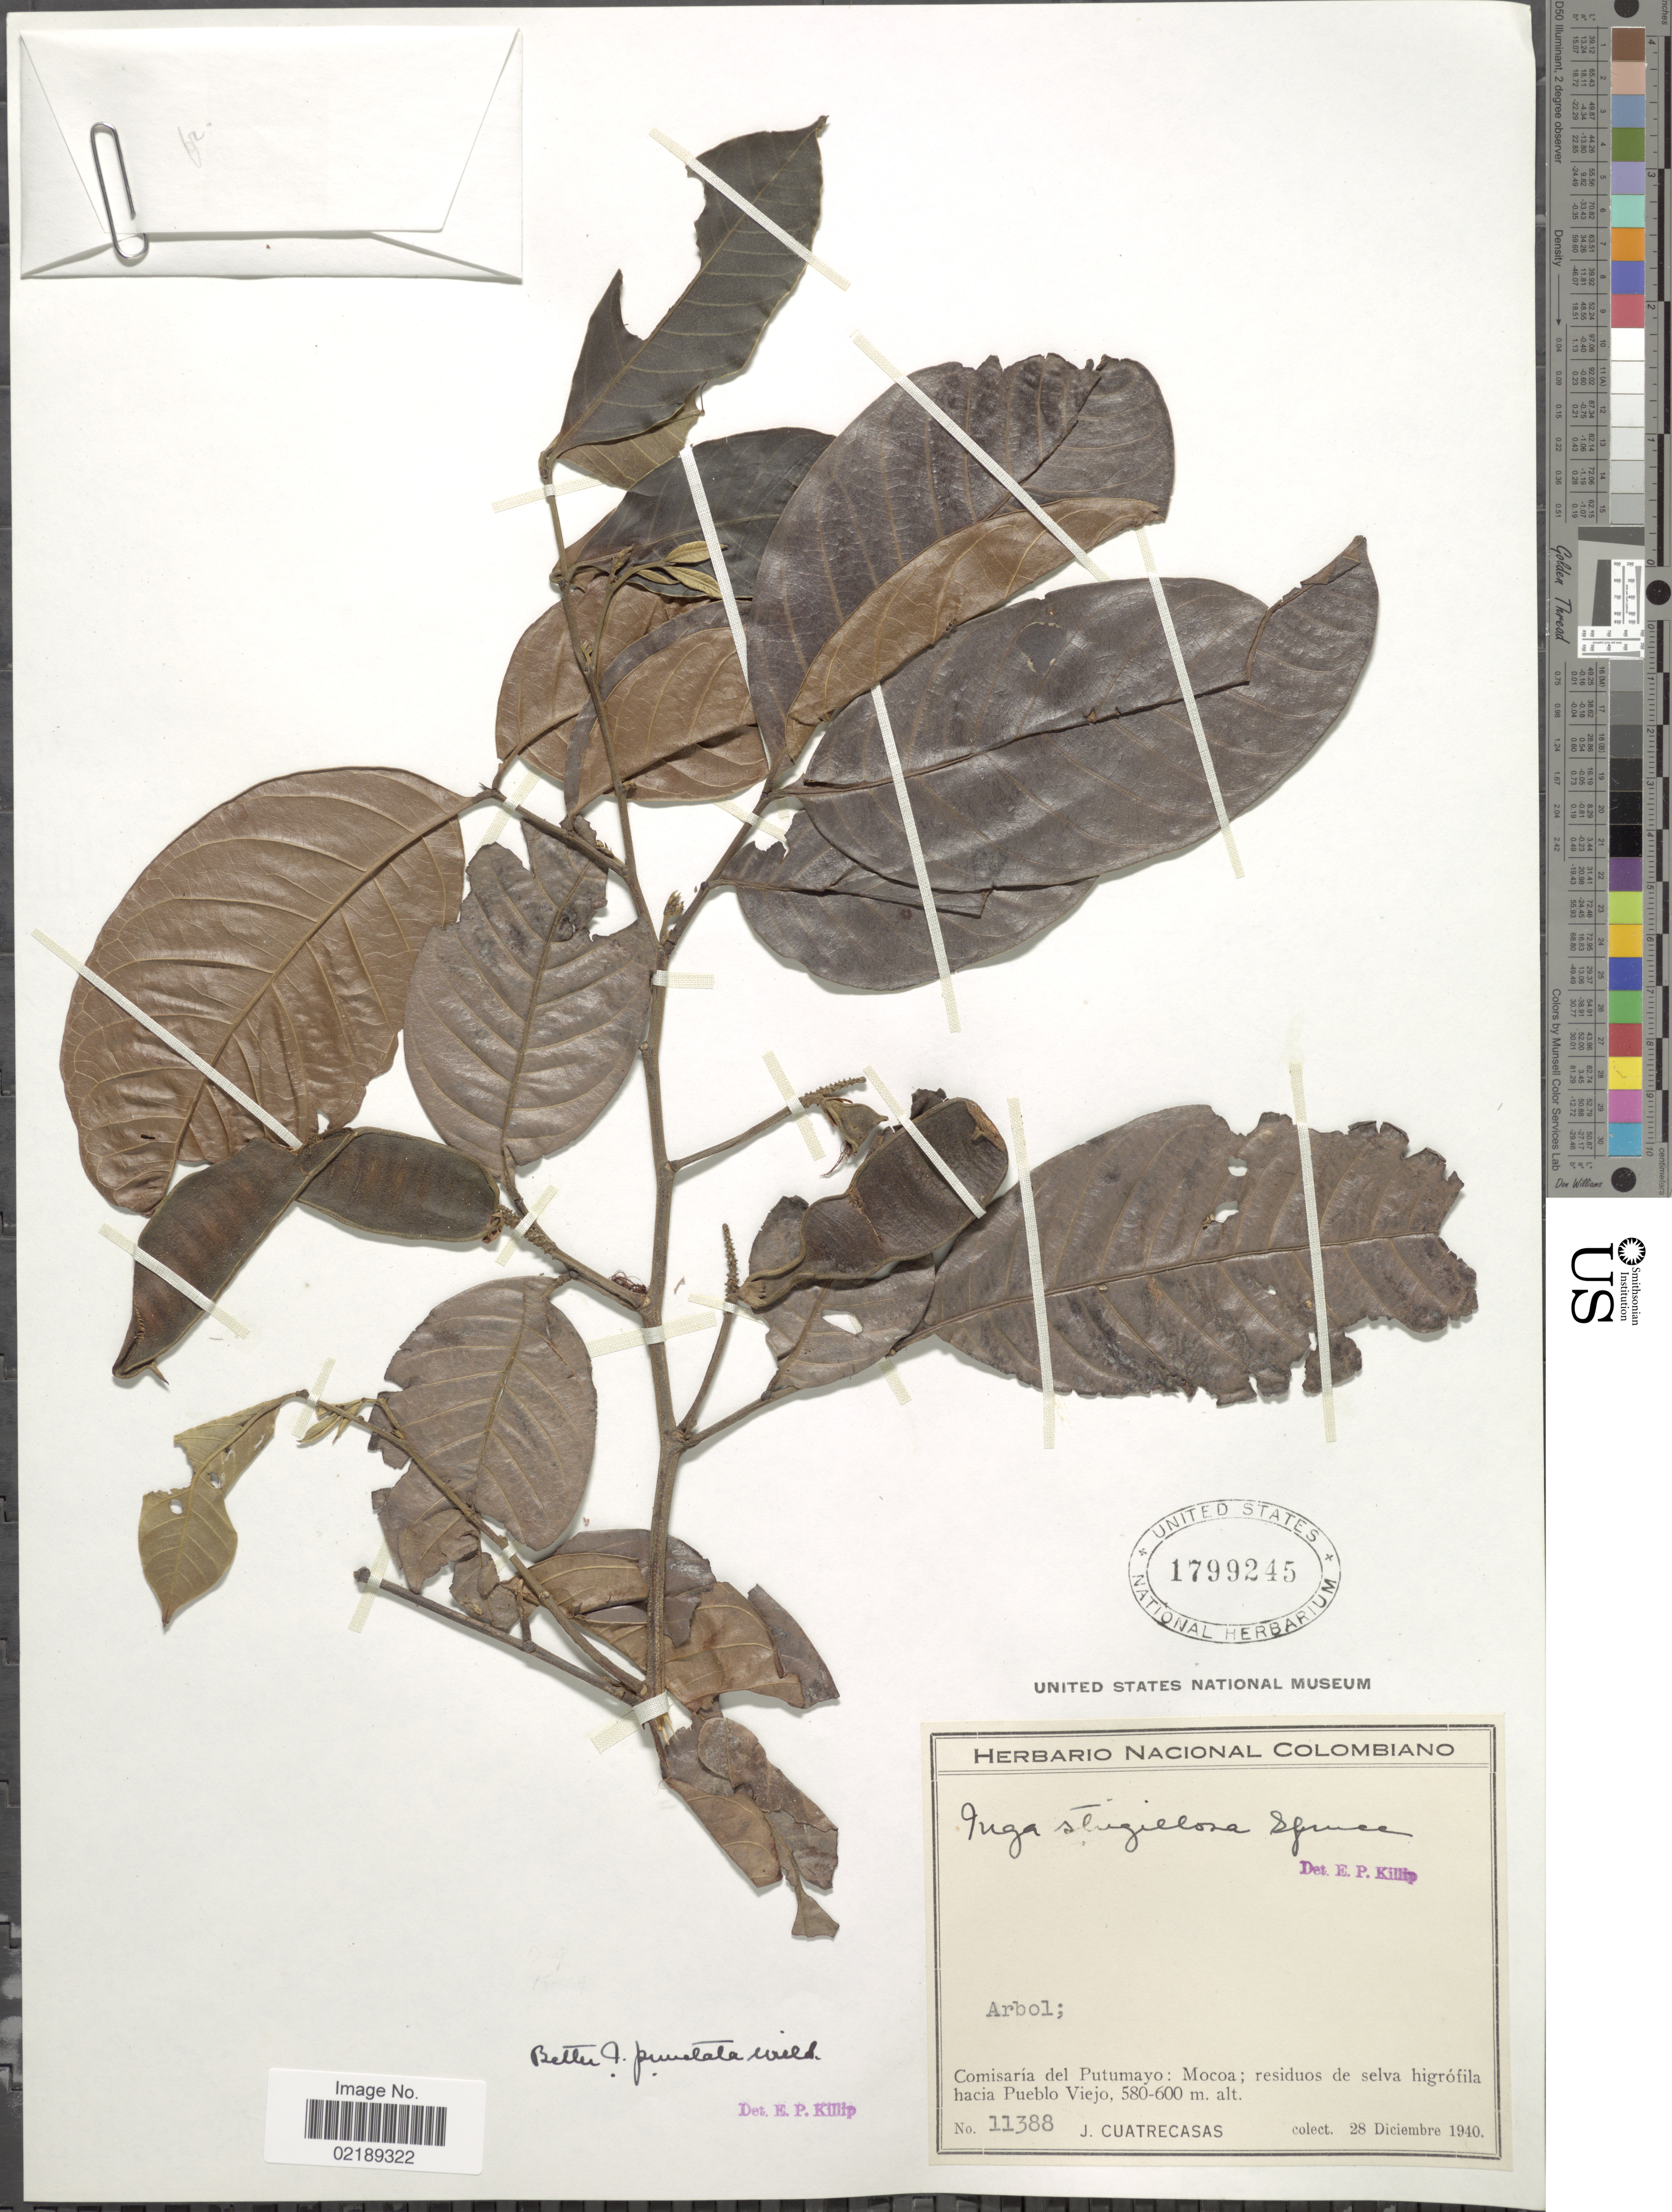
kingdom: Plantae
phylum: Tracheophyta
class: Magnoliopsida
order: Fabales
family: Fabaceae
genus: Inga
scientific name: Inga punctata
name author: Willd.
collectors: J. Cuatrecasas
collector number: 11388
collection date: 1940-12-28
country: Colombia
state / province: Putumayo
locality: Mocoa; residuos de selva higrofila hacia Pueblo Viejo.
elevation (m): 580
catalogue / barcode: US 1799245